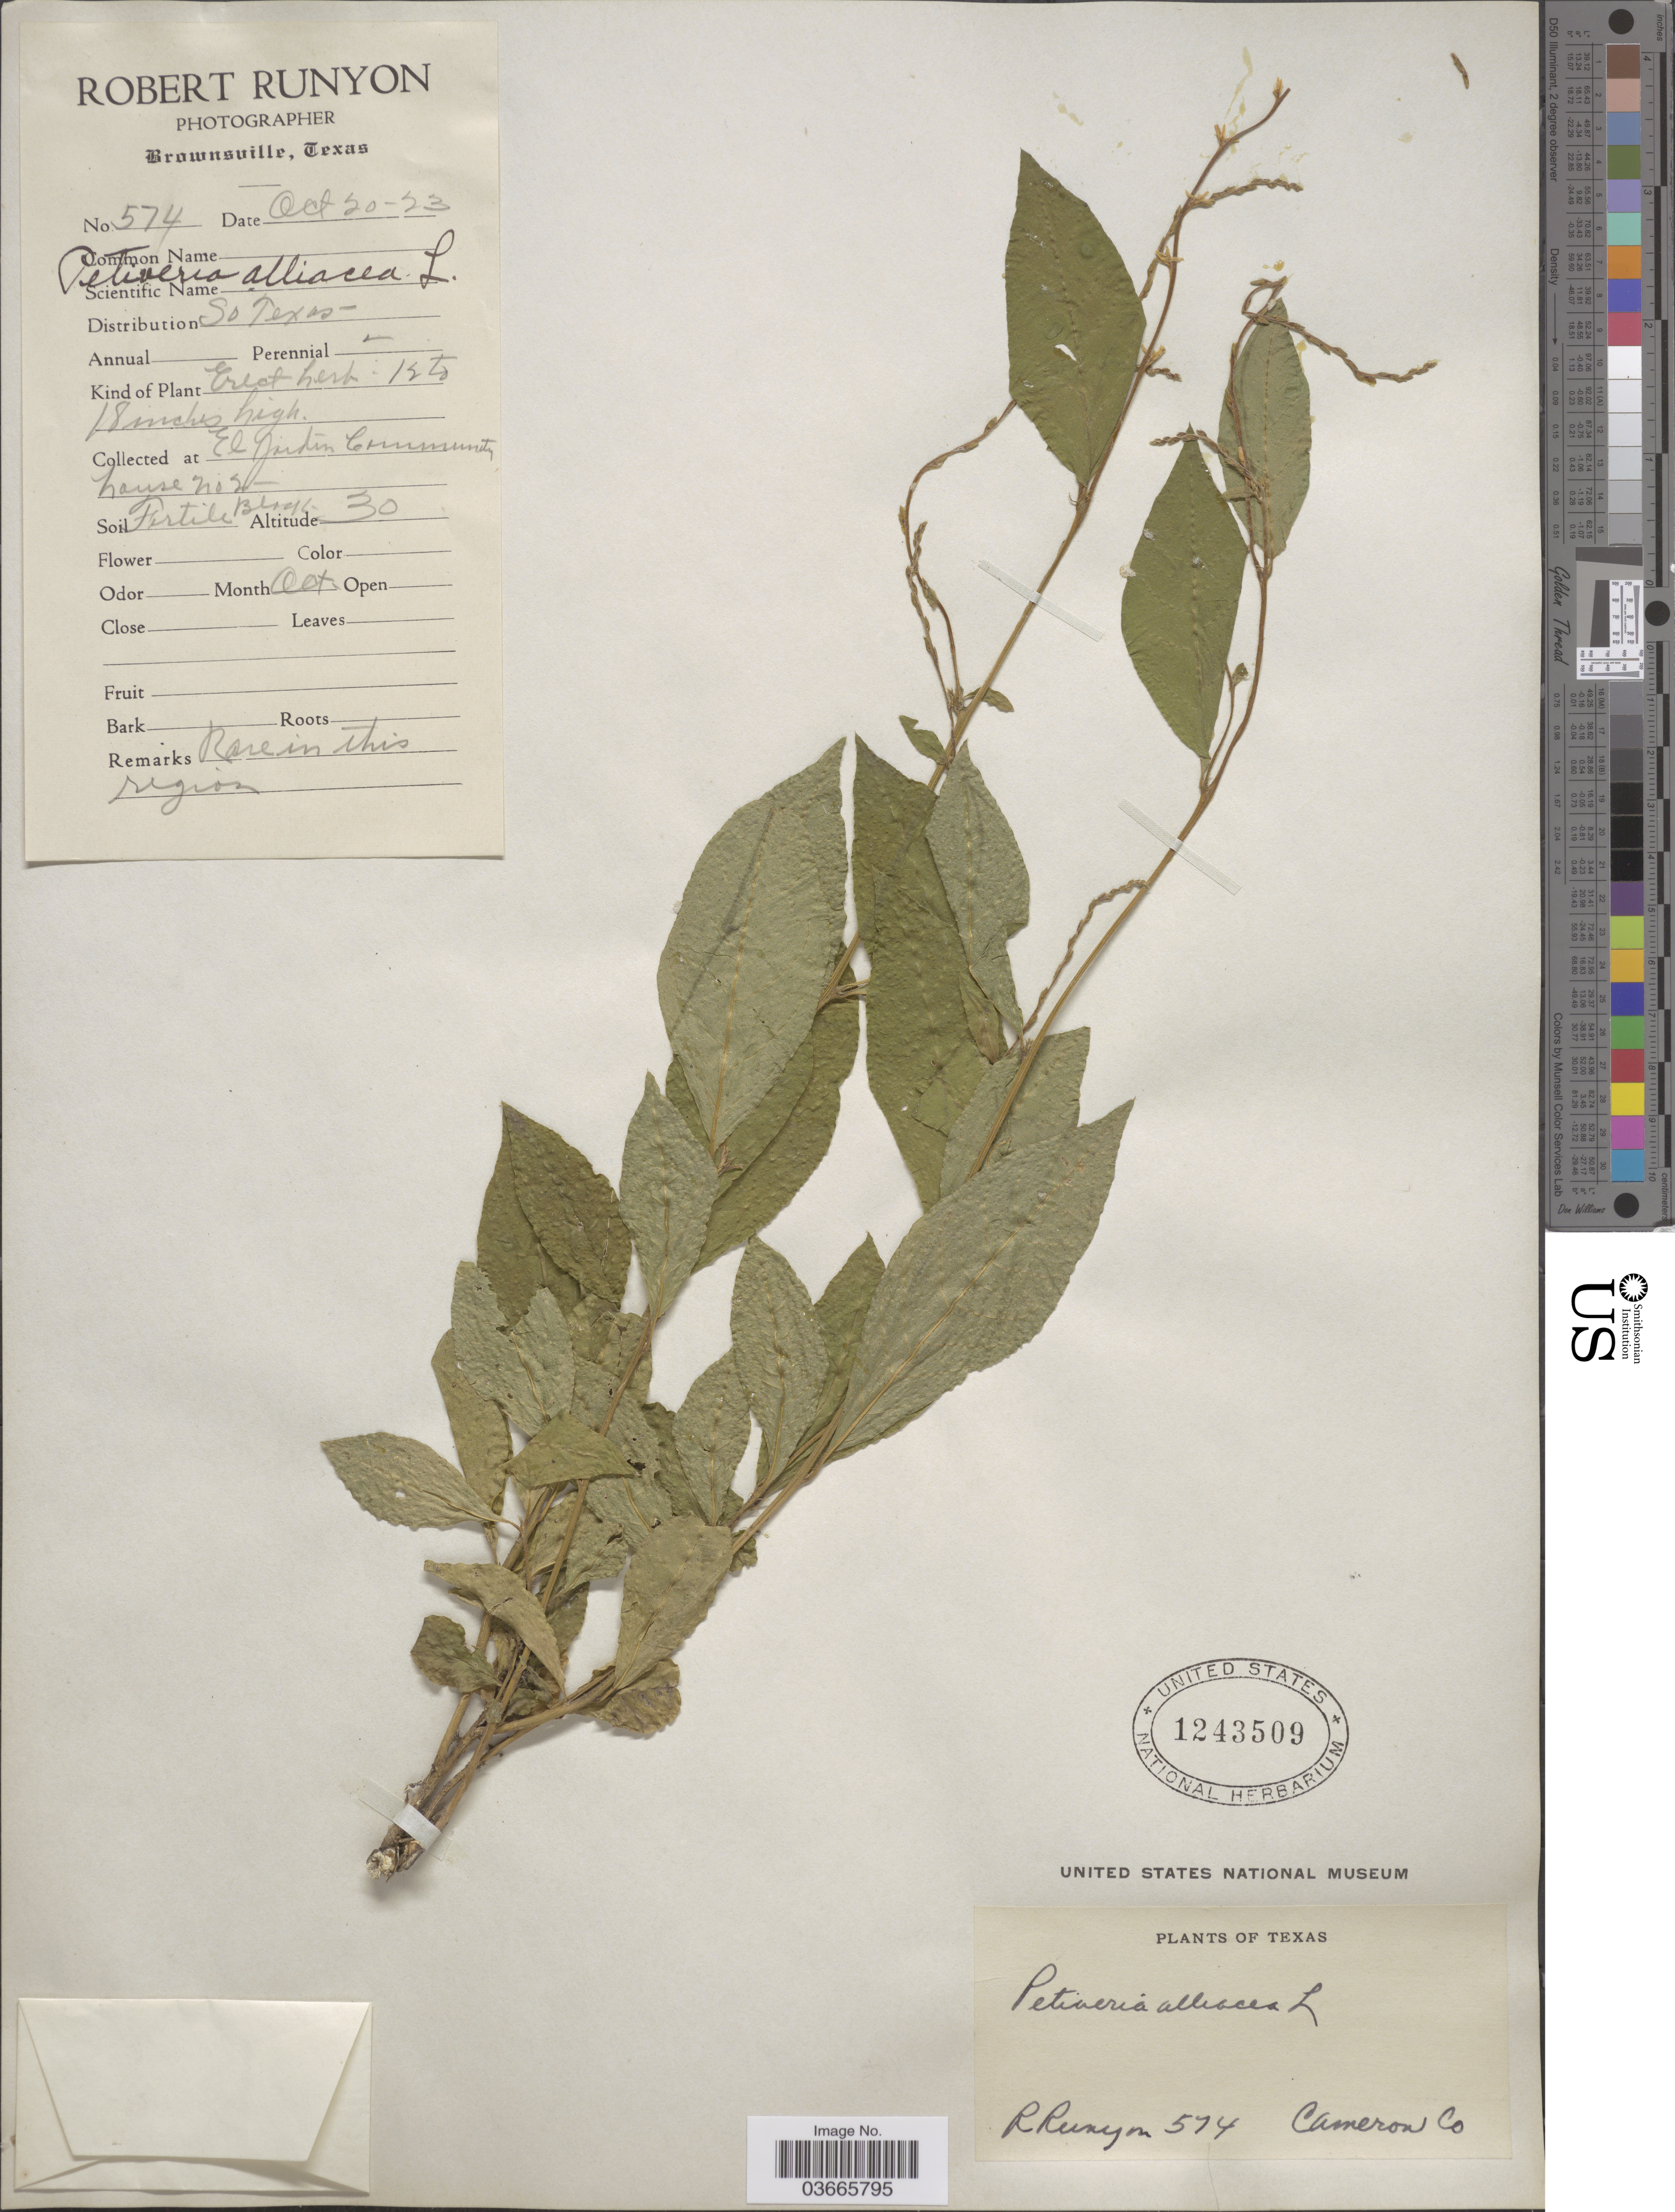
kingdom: Plantae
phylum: Tracheophyta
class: Magnoliopsida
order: Caryophyllales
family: Phytolaccaceae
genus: Petiveria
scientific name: Petiveria alliacea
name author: L.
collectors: R. Runyon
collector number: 574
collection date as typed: Transcribed d/m/y: 20/10/23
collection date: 1923-10-20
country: United States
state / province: Texas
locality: El Jardin Community house no 2. Cameron Co.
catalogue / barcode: US 1243509